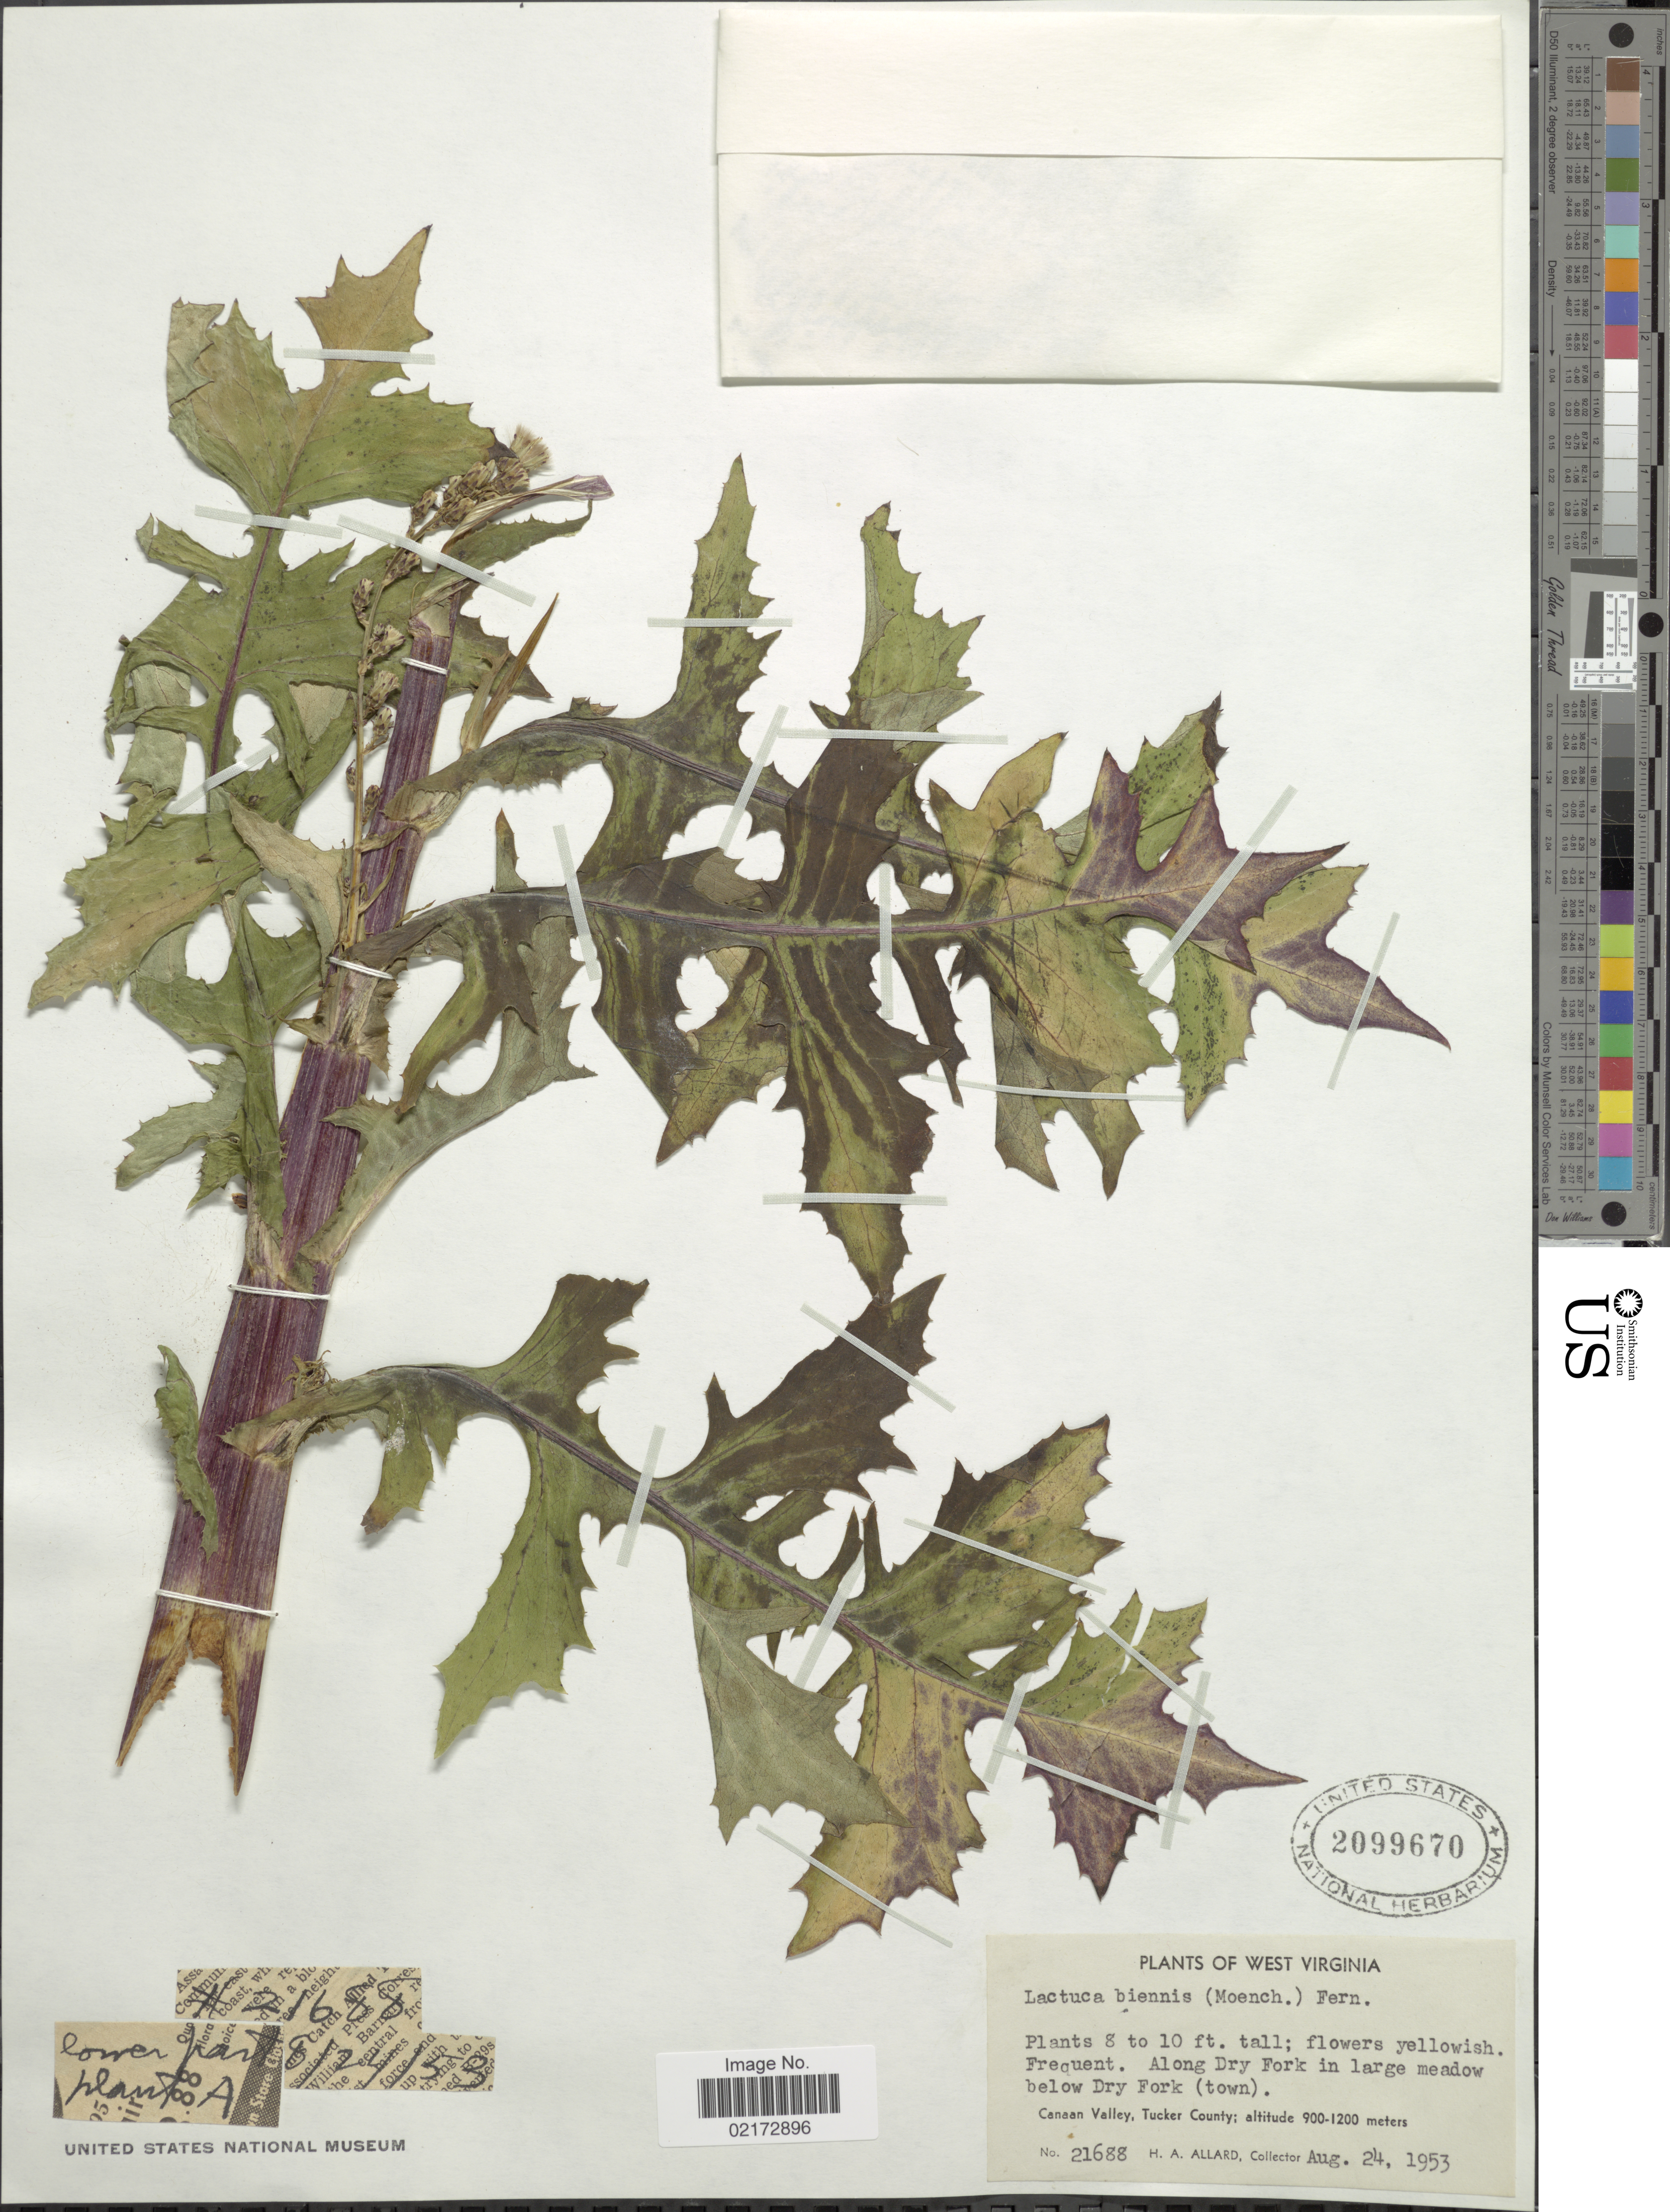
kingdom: Plantae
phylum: Tracheophyta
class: Magnoliopsida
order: Asterales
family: Asteraceae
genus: Lactuca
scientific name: Lactuca biennis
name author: (Moench) Fernald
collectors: H. A. Allard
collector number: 21688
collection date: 1953-08-24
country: United States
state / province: West Virginia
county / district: Tucker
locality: Along Dry Fork in large meadow below Dry Fork (town), Canaan Valley, Tucker County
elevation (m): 900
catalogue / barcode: US 2099670